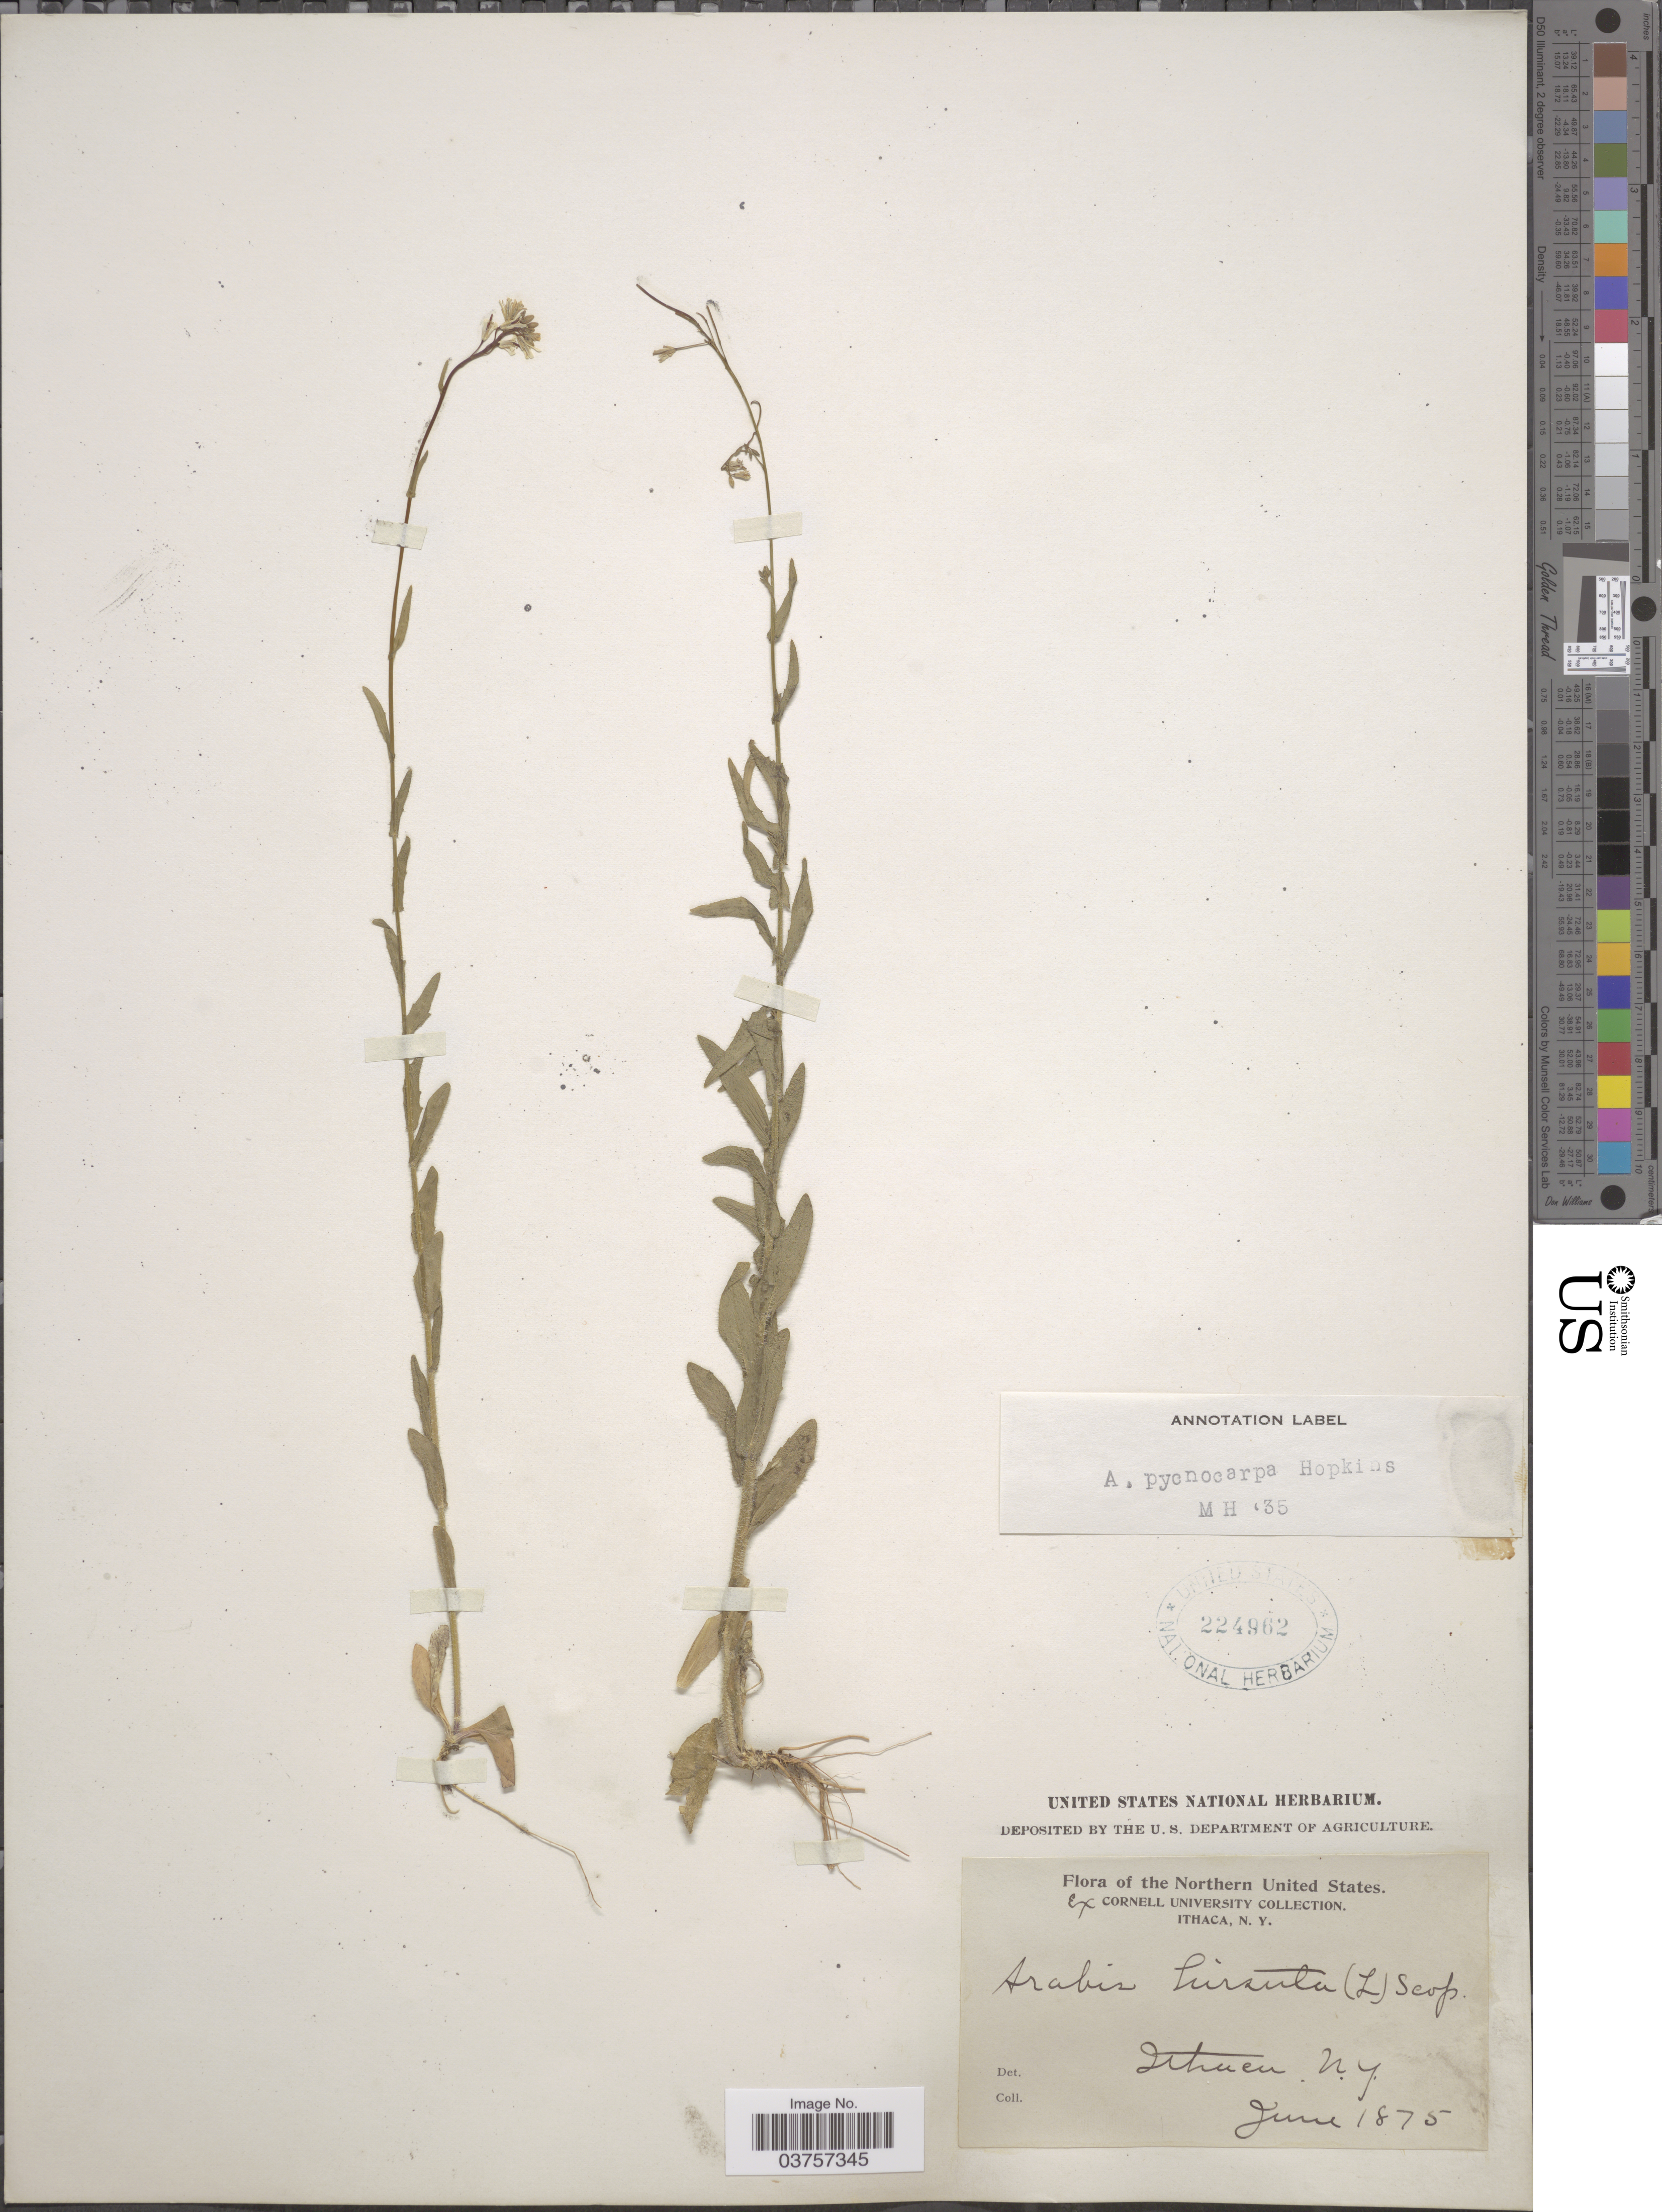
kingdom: Plantae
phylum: Tracheophyta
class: Magnoliopsida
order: Brassicales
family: Brassicaceae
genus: Arabis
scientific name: Arabis hirsuta var. pycnocarpa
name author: M. Hopkins & Rollins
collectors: ex herb. Cornell University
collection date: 1875-06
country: United States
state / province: New York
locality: The Northern United States; Ithaca.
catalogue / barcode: US 224962